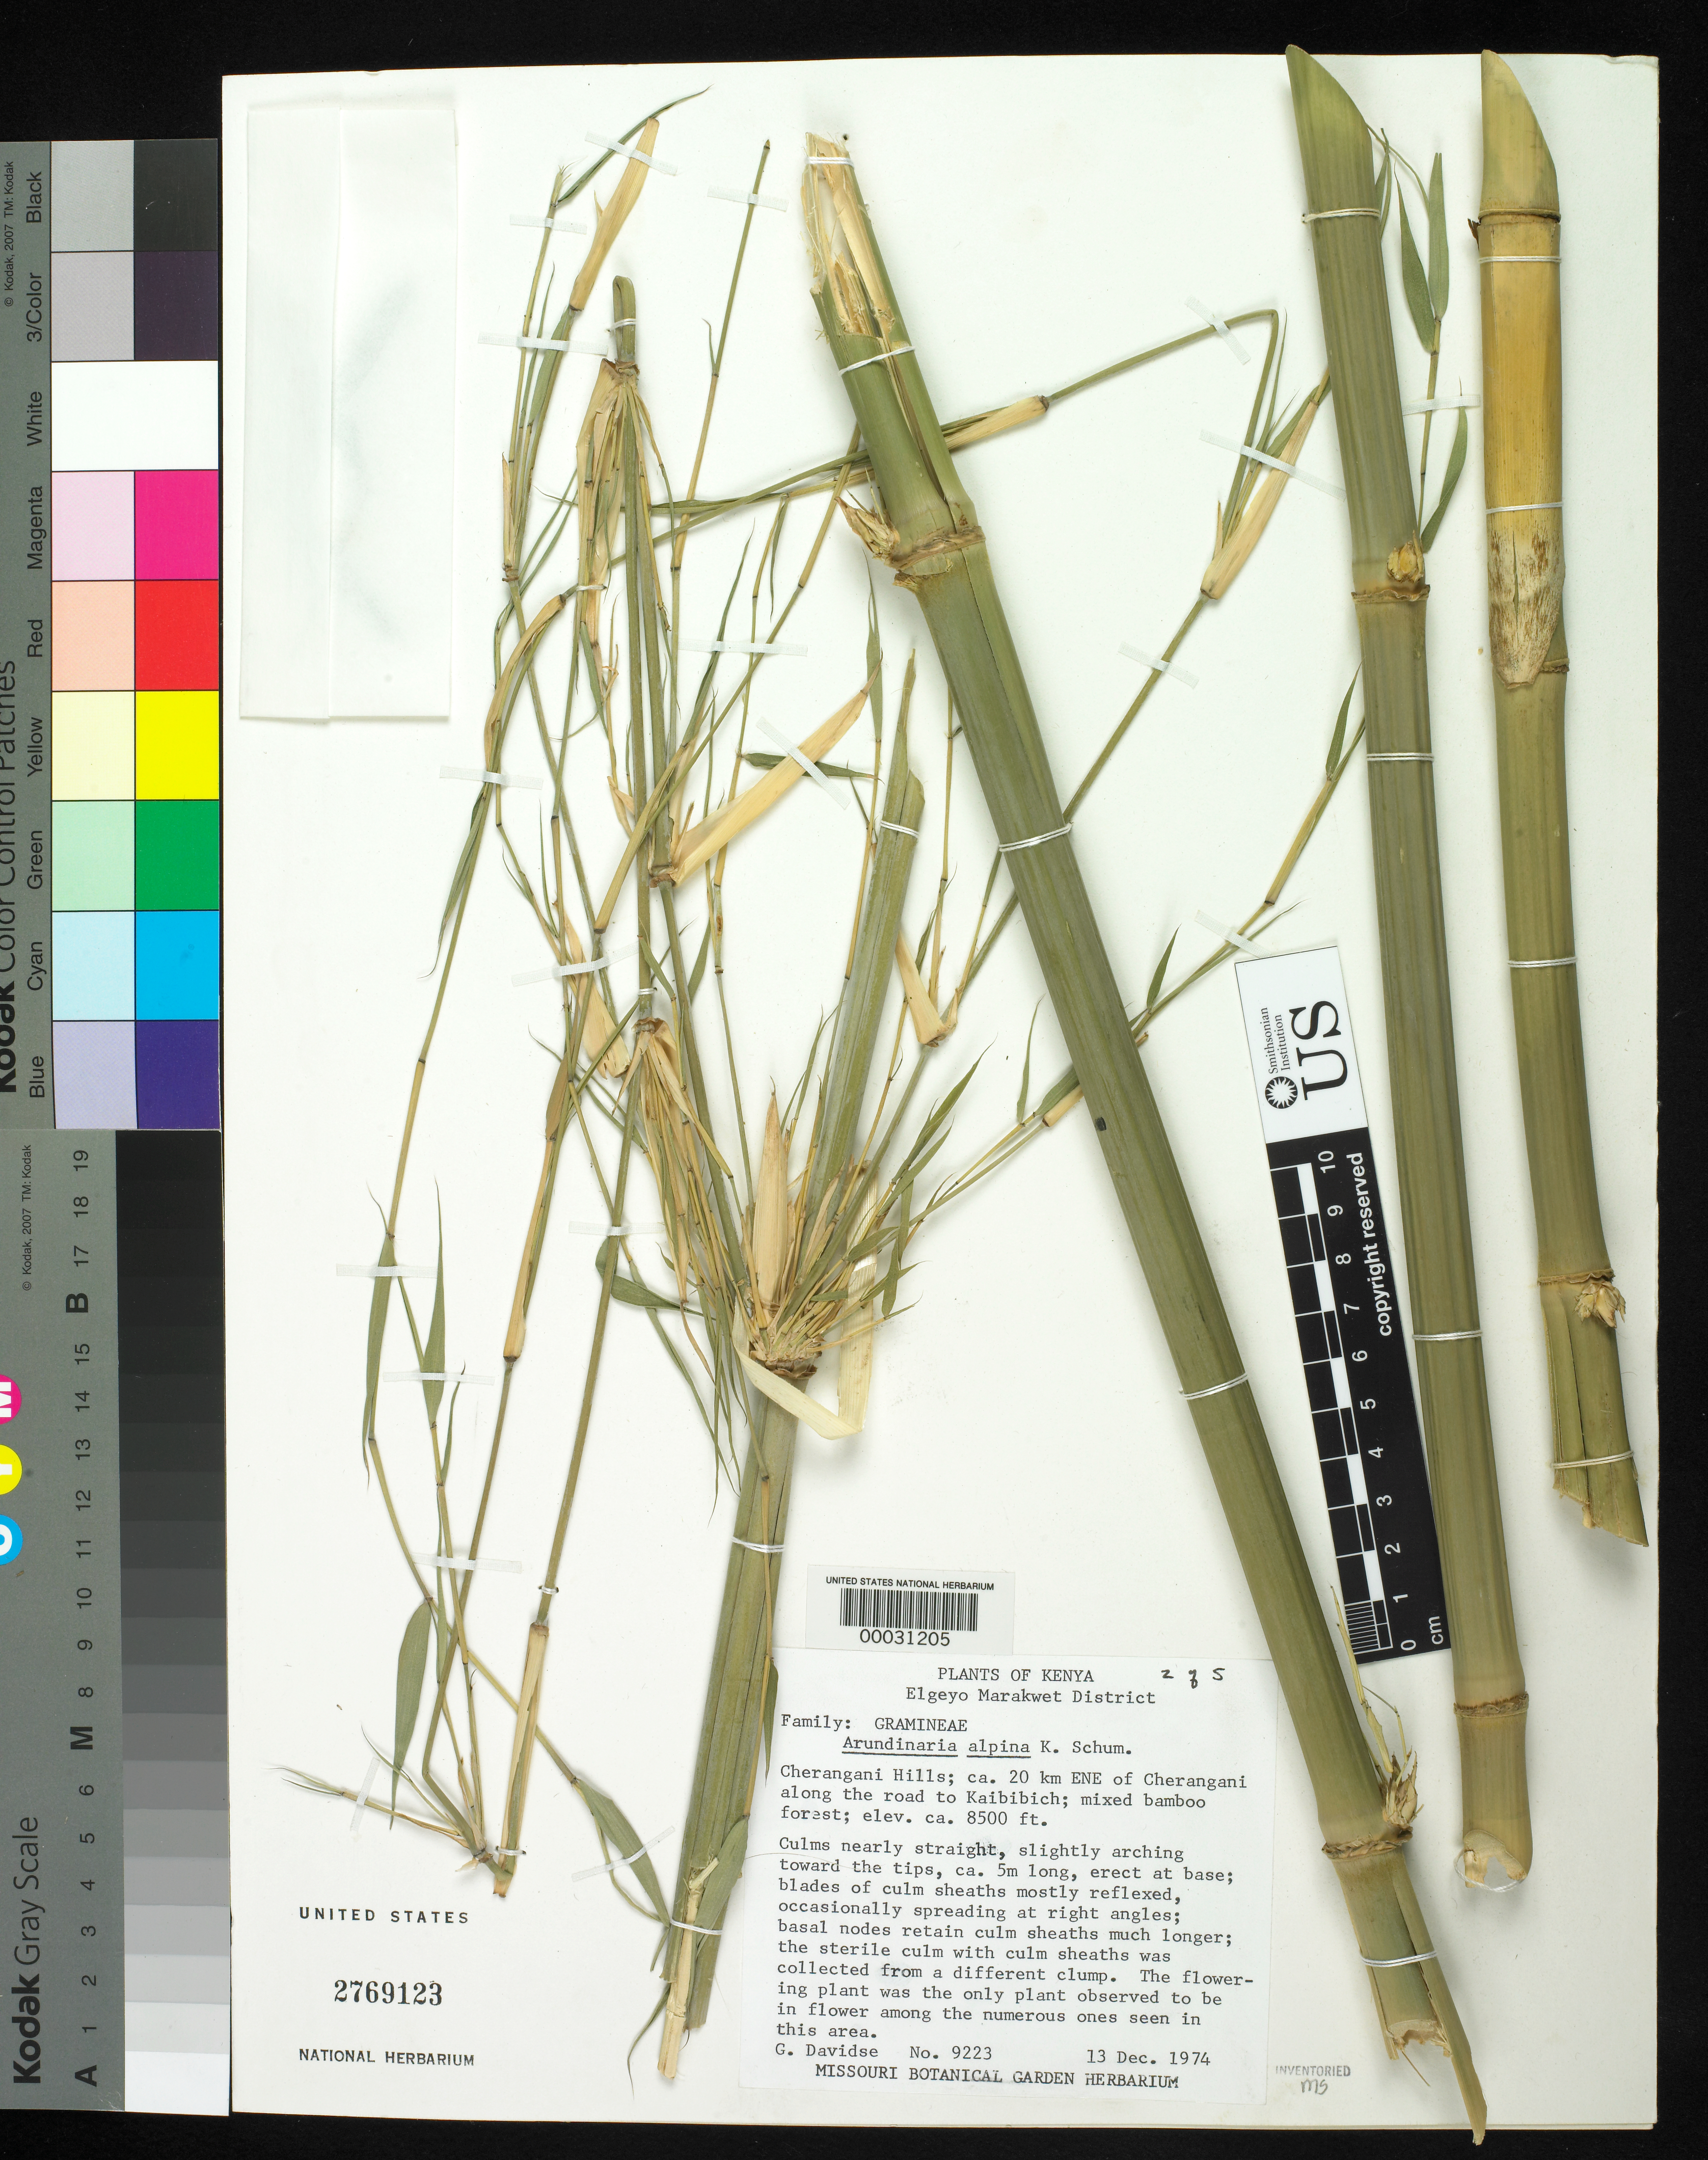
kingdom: Plantae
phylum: Tracheophyta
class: Liliopsida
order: Poales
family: Poaceae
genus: Oldeania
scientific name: Oldeania alpina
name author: (K. Schum.) Stapleton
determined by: Poaceae Reorganization Project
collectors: G. Davidse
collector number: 9223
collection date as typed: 13 Dec 1974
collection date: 1974-12-13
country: Kenya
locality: Cherangani hills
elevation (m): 590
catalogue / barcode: US 2769123